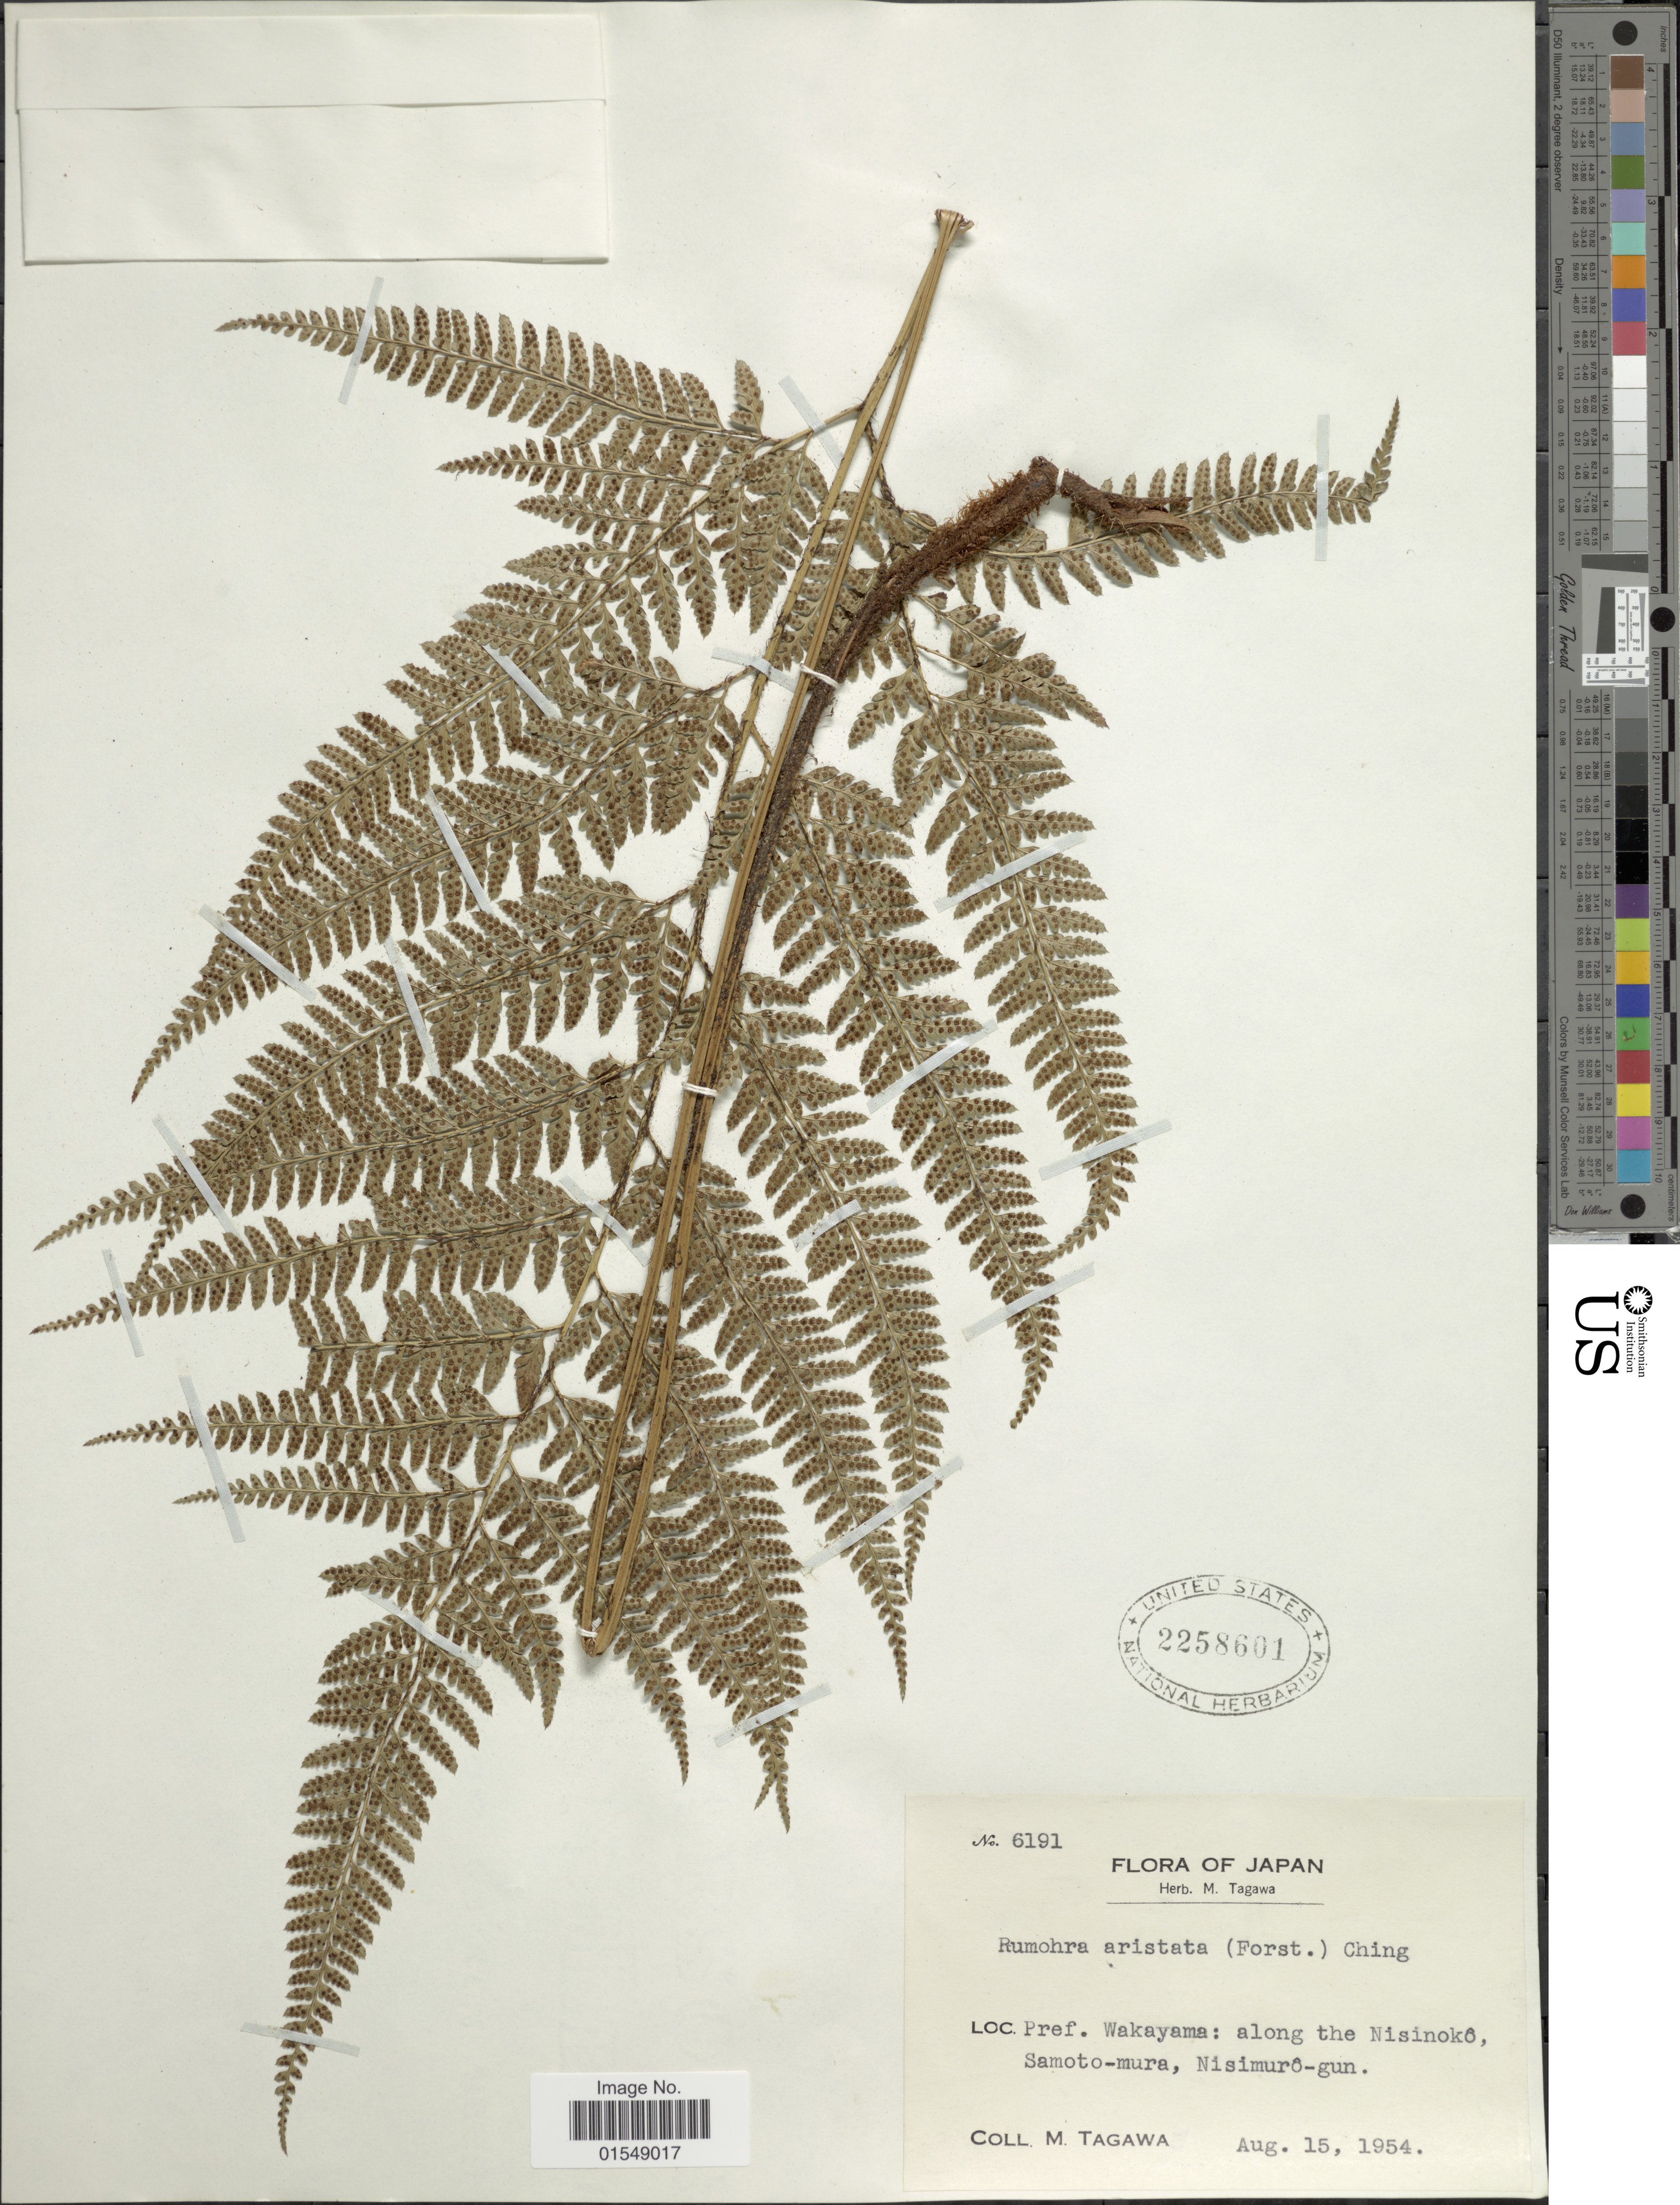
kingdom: Plantae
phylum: Tracheophyta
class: Polypodiopsida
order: Polypodiales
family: Dryopteridaceae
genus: Arachniodes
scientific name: Arachniodes aristata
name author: (G. Forst.) Tindale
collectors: M. Tagawa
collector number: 6191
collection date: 1954-08-15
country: Japan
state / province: Wakayama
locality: Pref. Wakayama: along the Nisinokô, Samoto- mura, Nisimurô-gun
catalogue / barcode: US 2258601